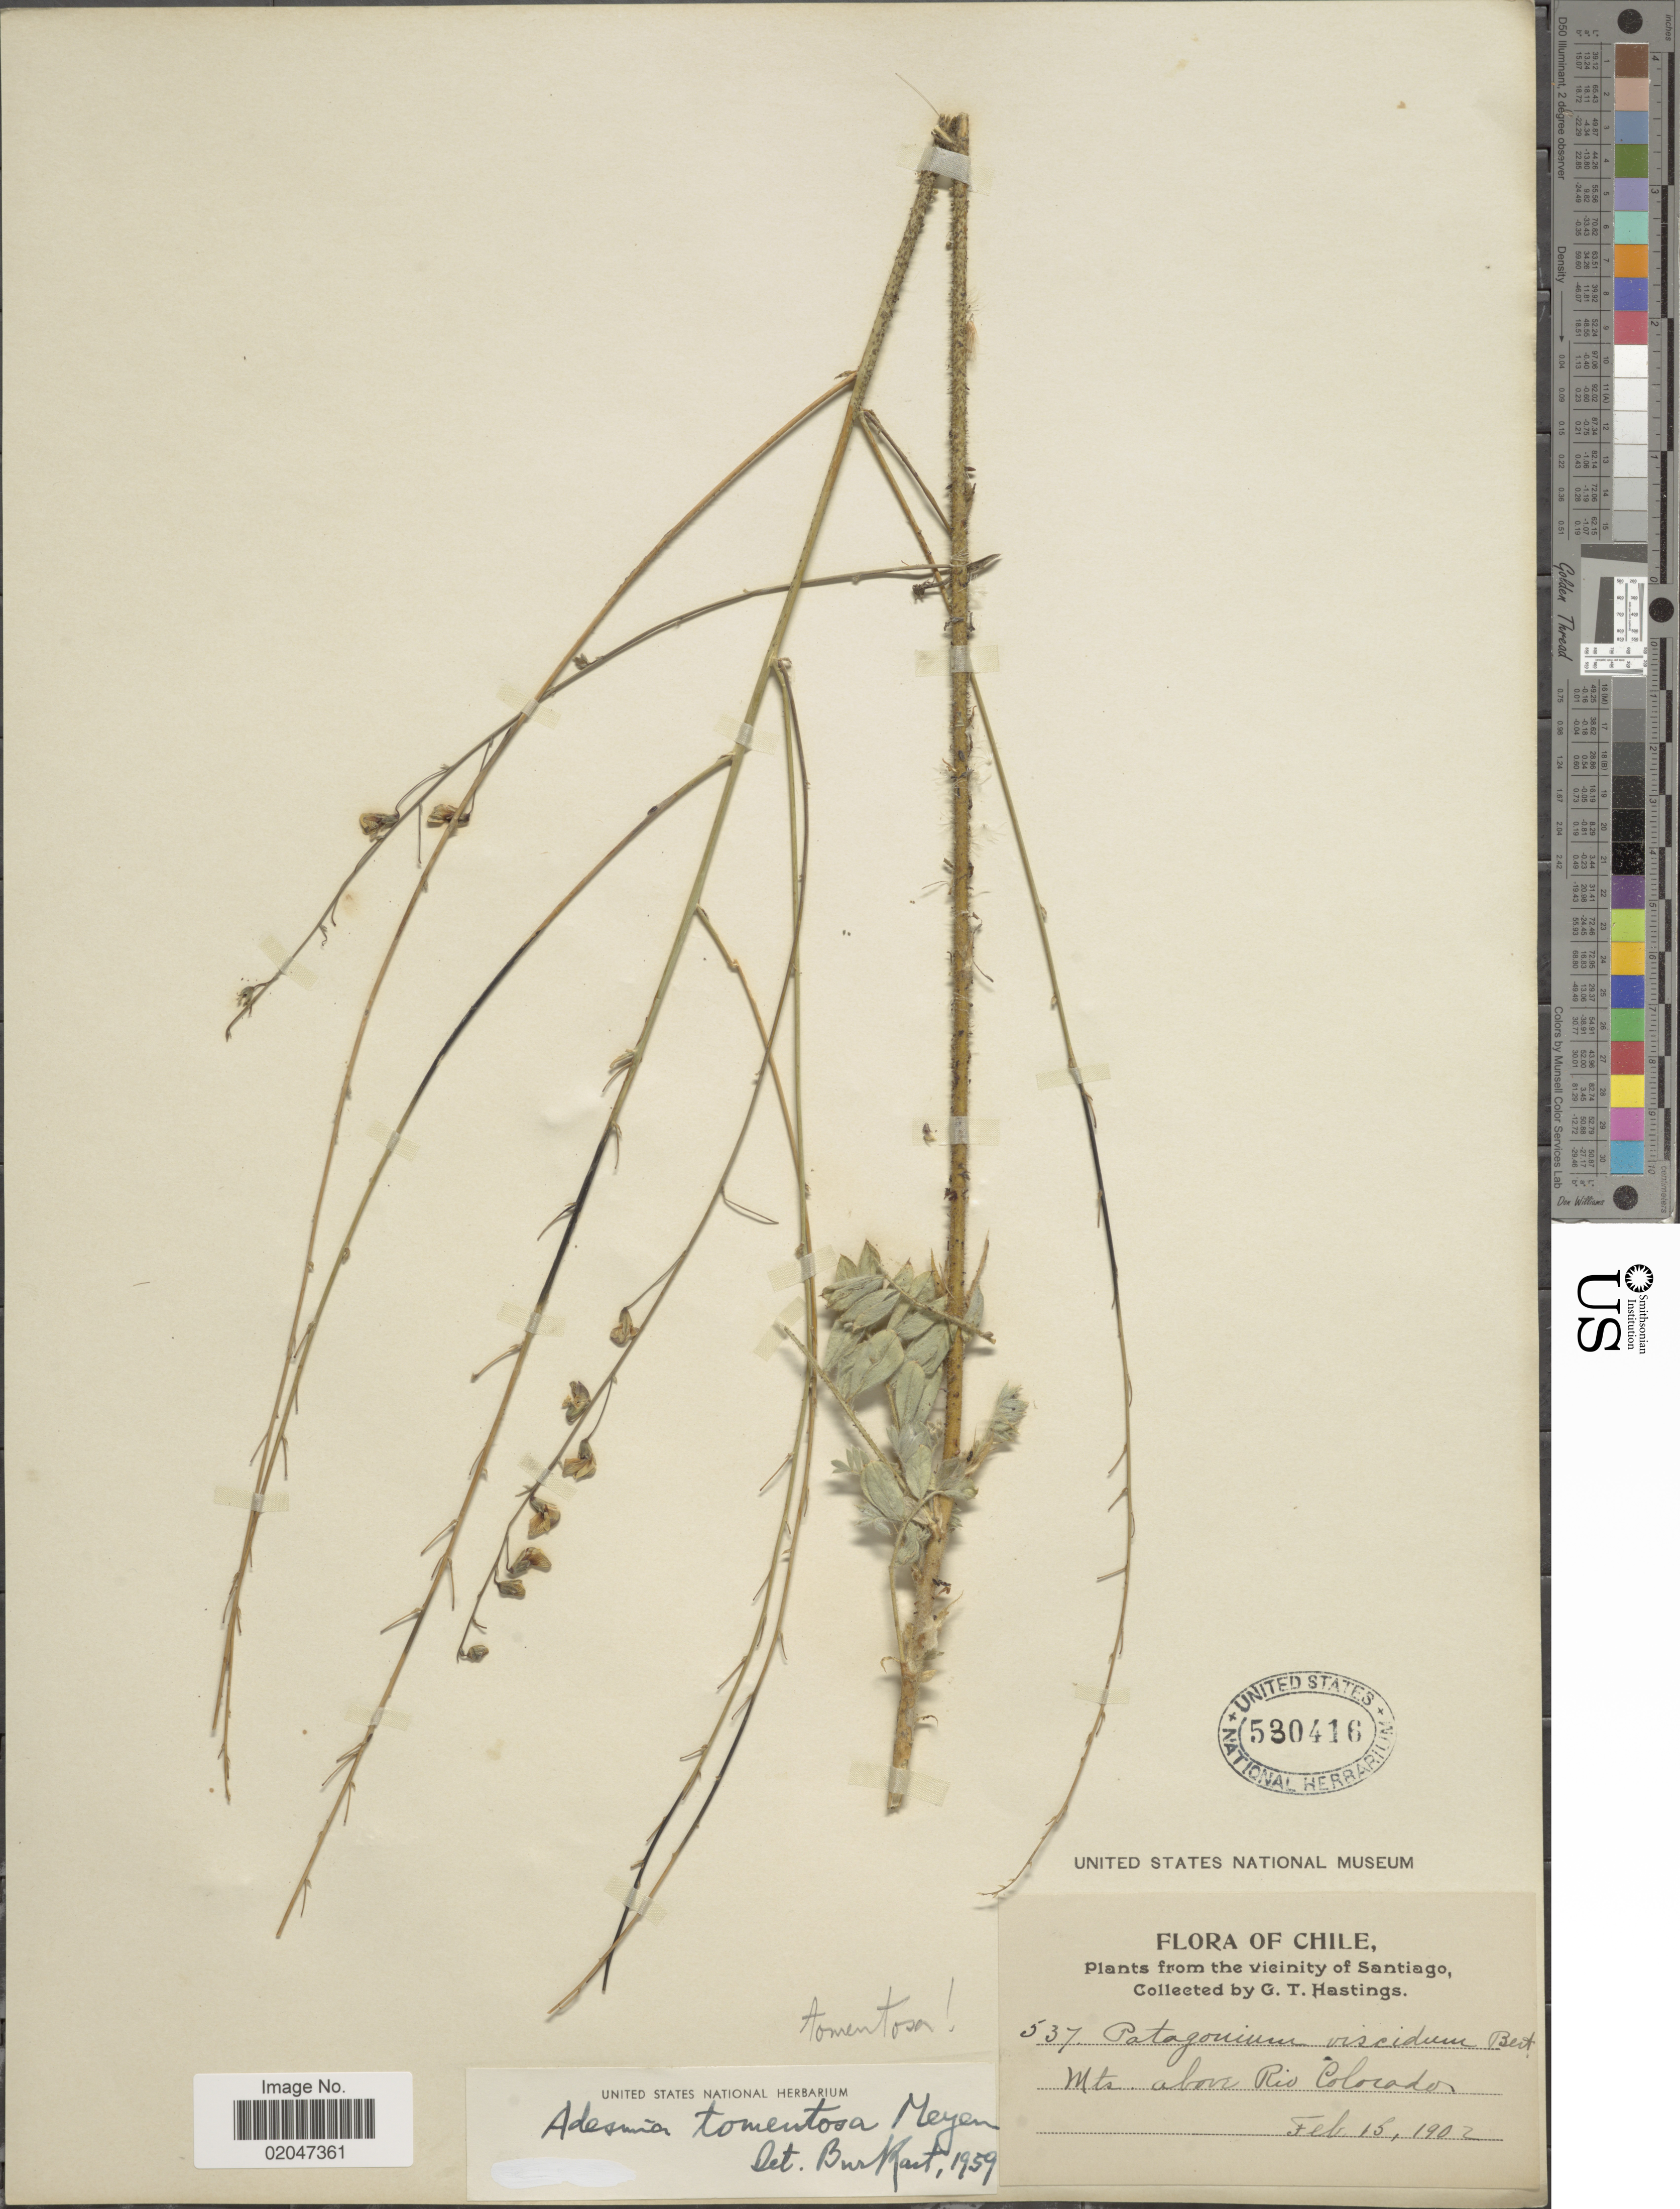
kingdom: Plantae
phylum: Tracheophyta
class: Magnoliopsida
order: Fabales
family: Fabaceae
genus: Adesmia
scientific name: Adesmia tomentosa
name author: Meyen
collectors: G. Hastings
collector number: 537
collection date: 1902-02-15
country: Chile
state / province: Región Metropolitana (RM)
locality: The vicinity of Santiago. Mts. above Rio Colorado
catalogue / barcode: US 530416